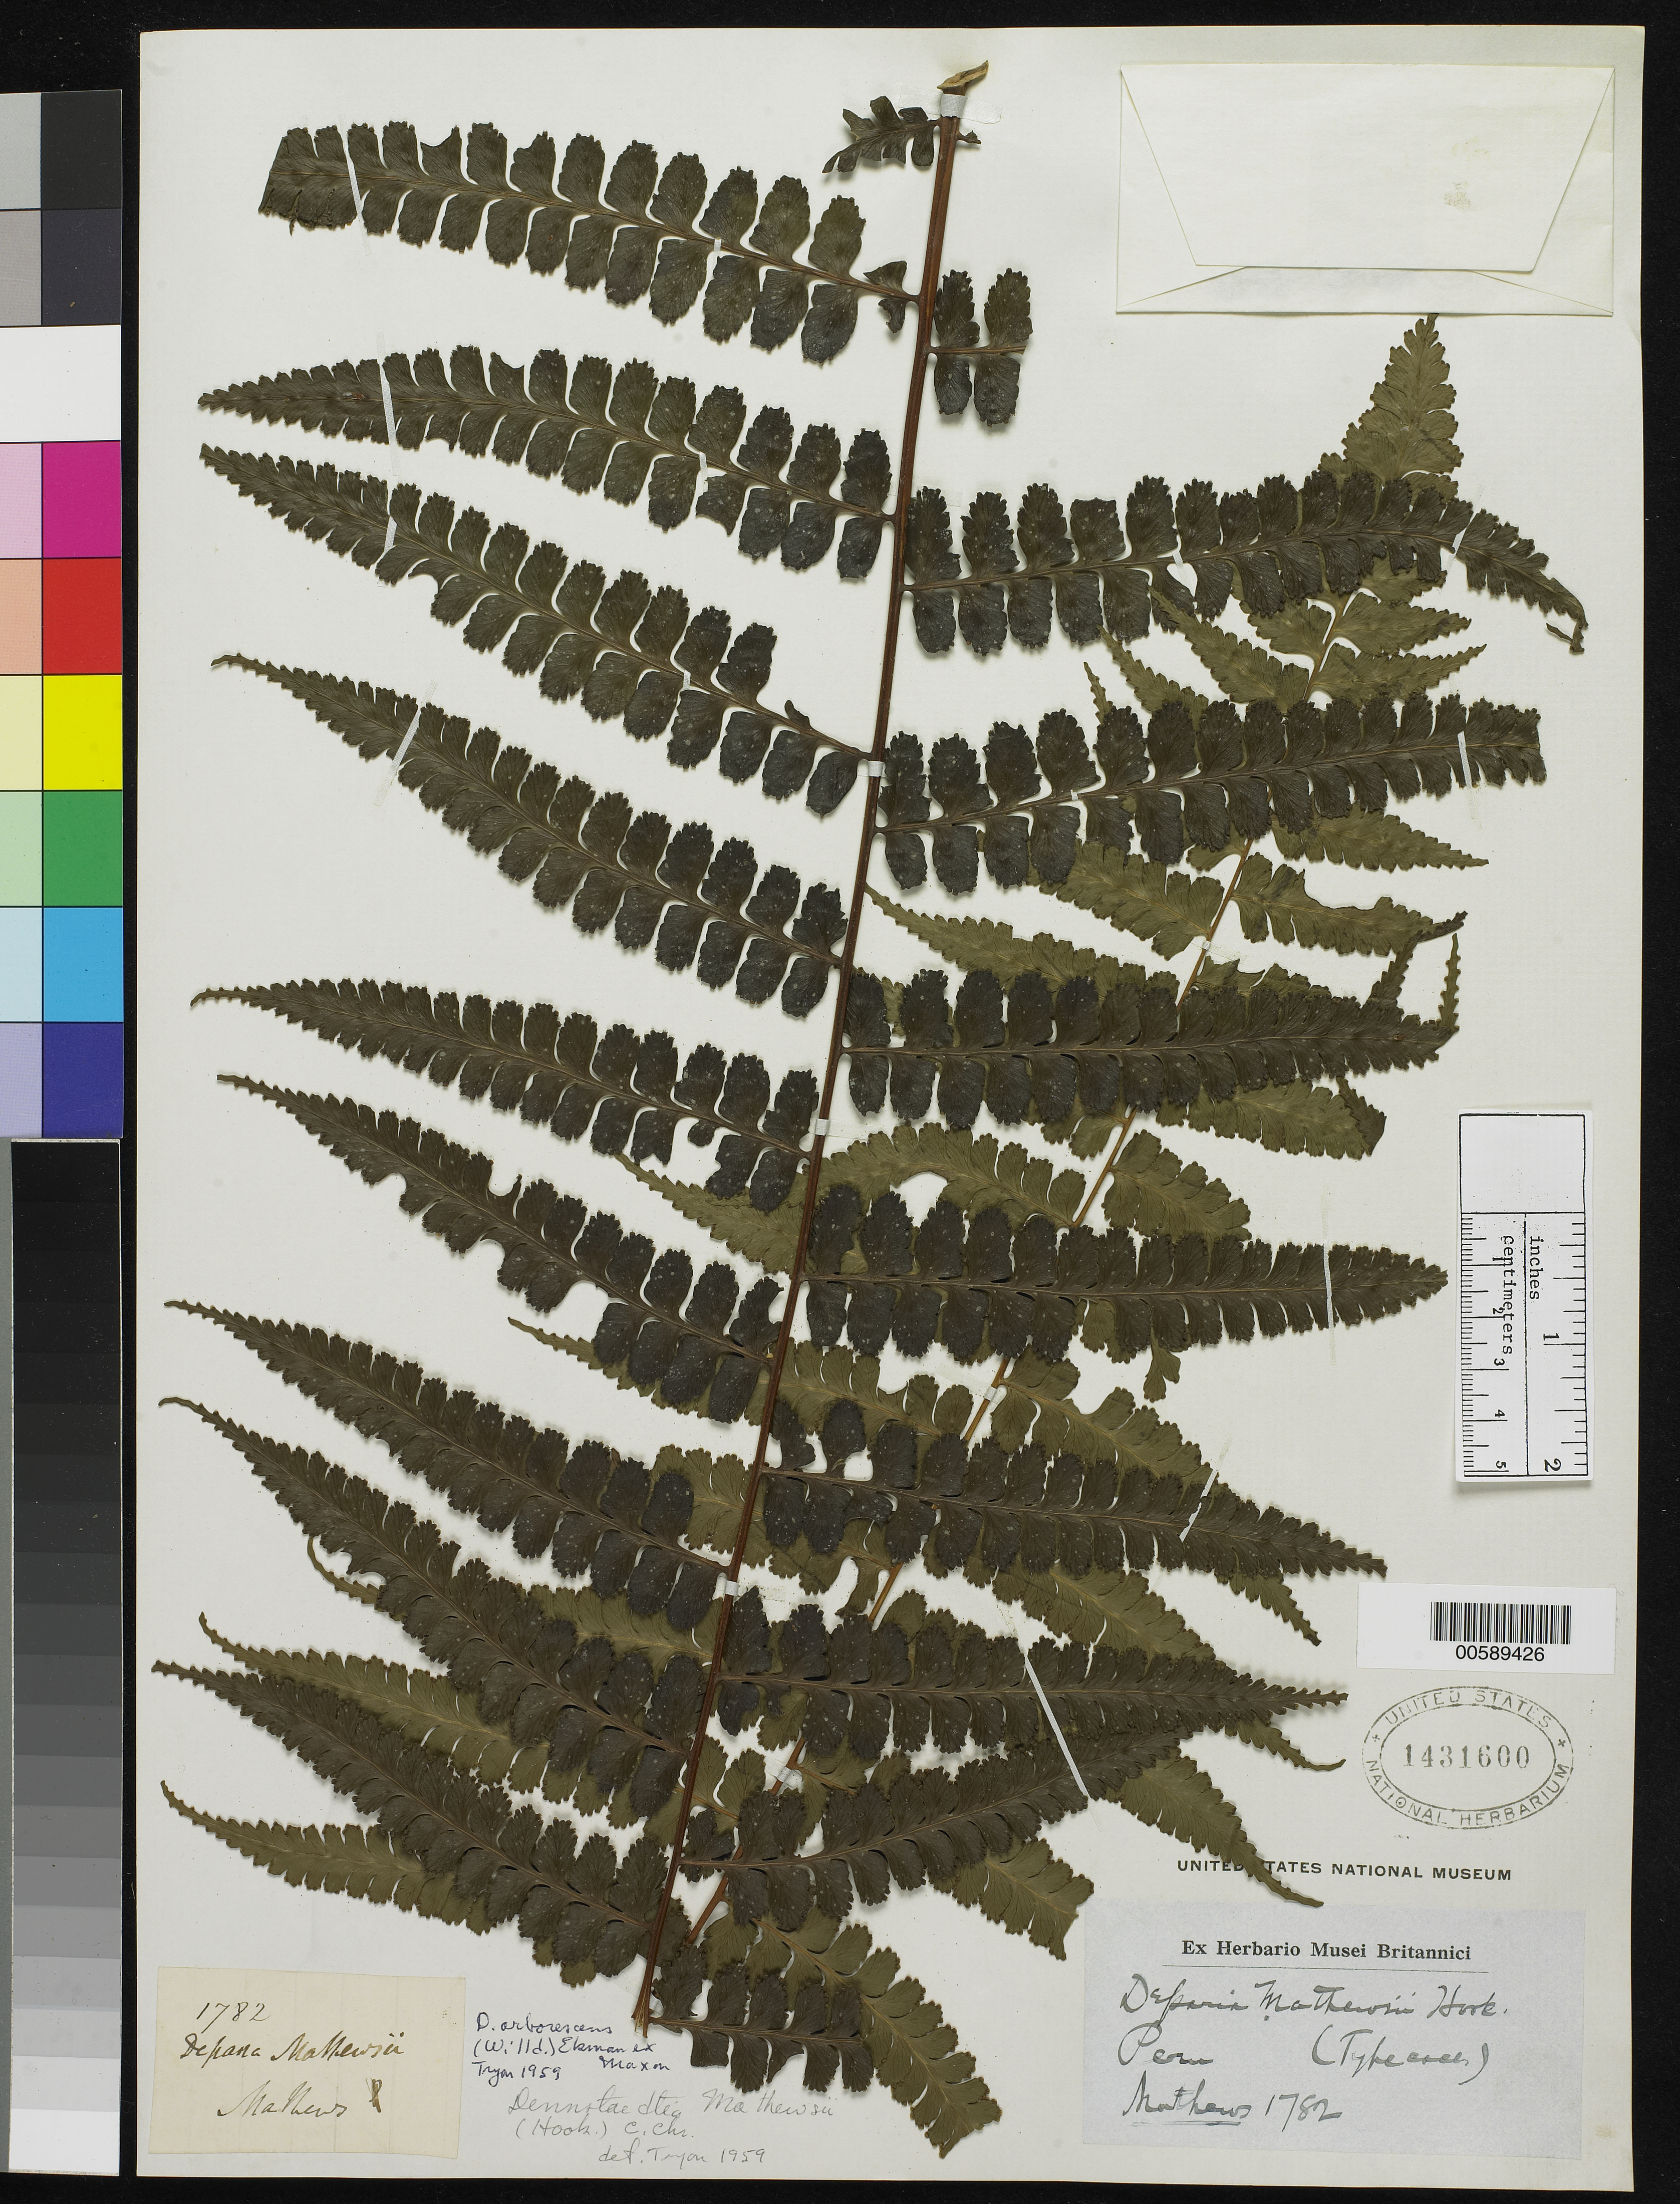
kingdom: Plantae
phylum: Tracheophyta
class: Polypodiopsida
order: Polypodiales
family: Athyriaceae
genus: Deparia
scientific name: Deparia mathewsii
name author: Hook.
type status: Type Collection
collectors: A. Mathews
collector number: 1782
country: Peru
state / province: San Martín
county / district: Mariscal Cáceres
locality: Rio Huallaga, margen Derecha del; Balsa Probana; dtto. Tocache Nuevo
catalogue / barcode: US 1431600